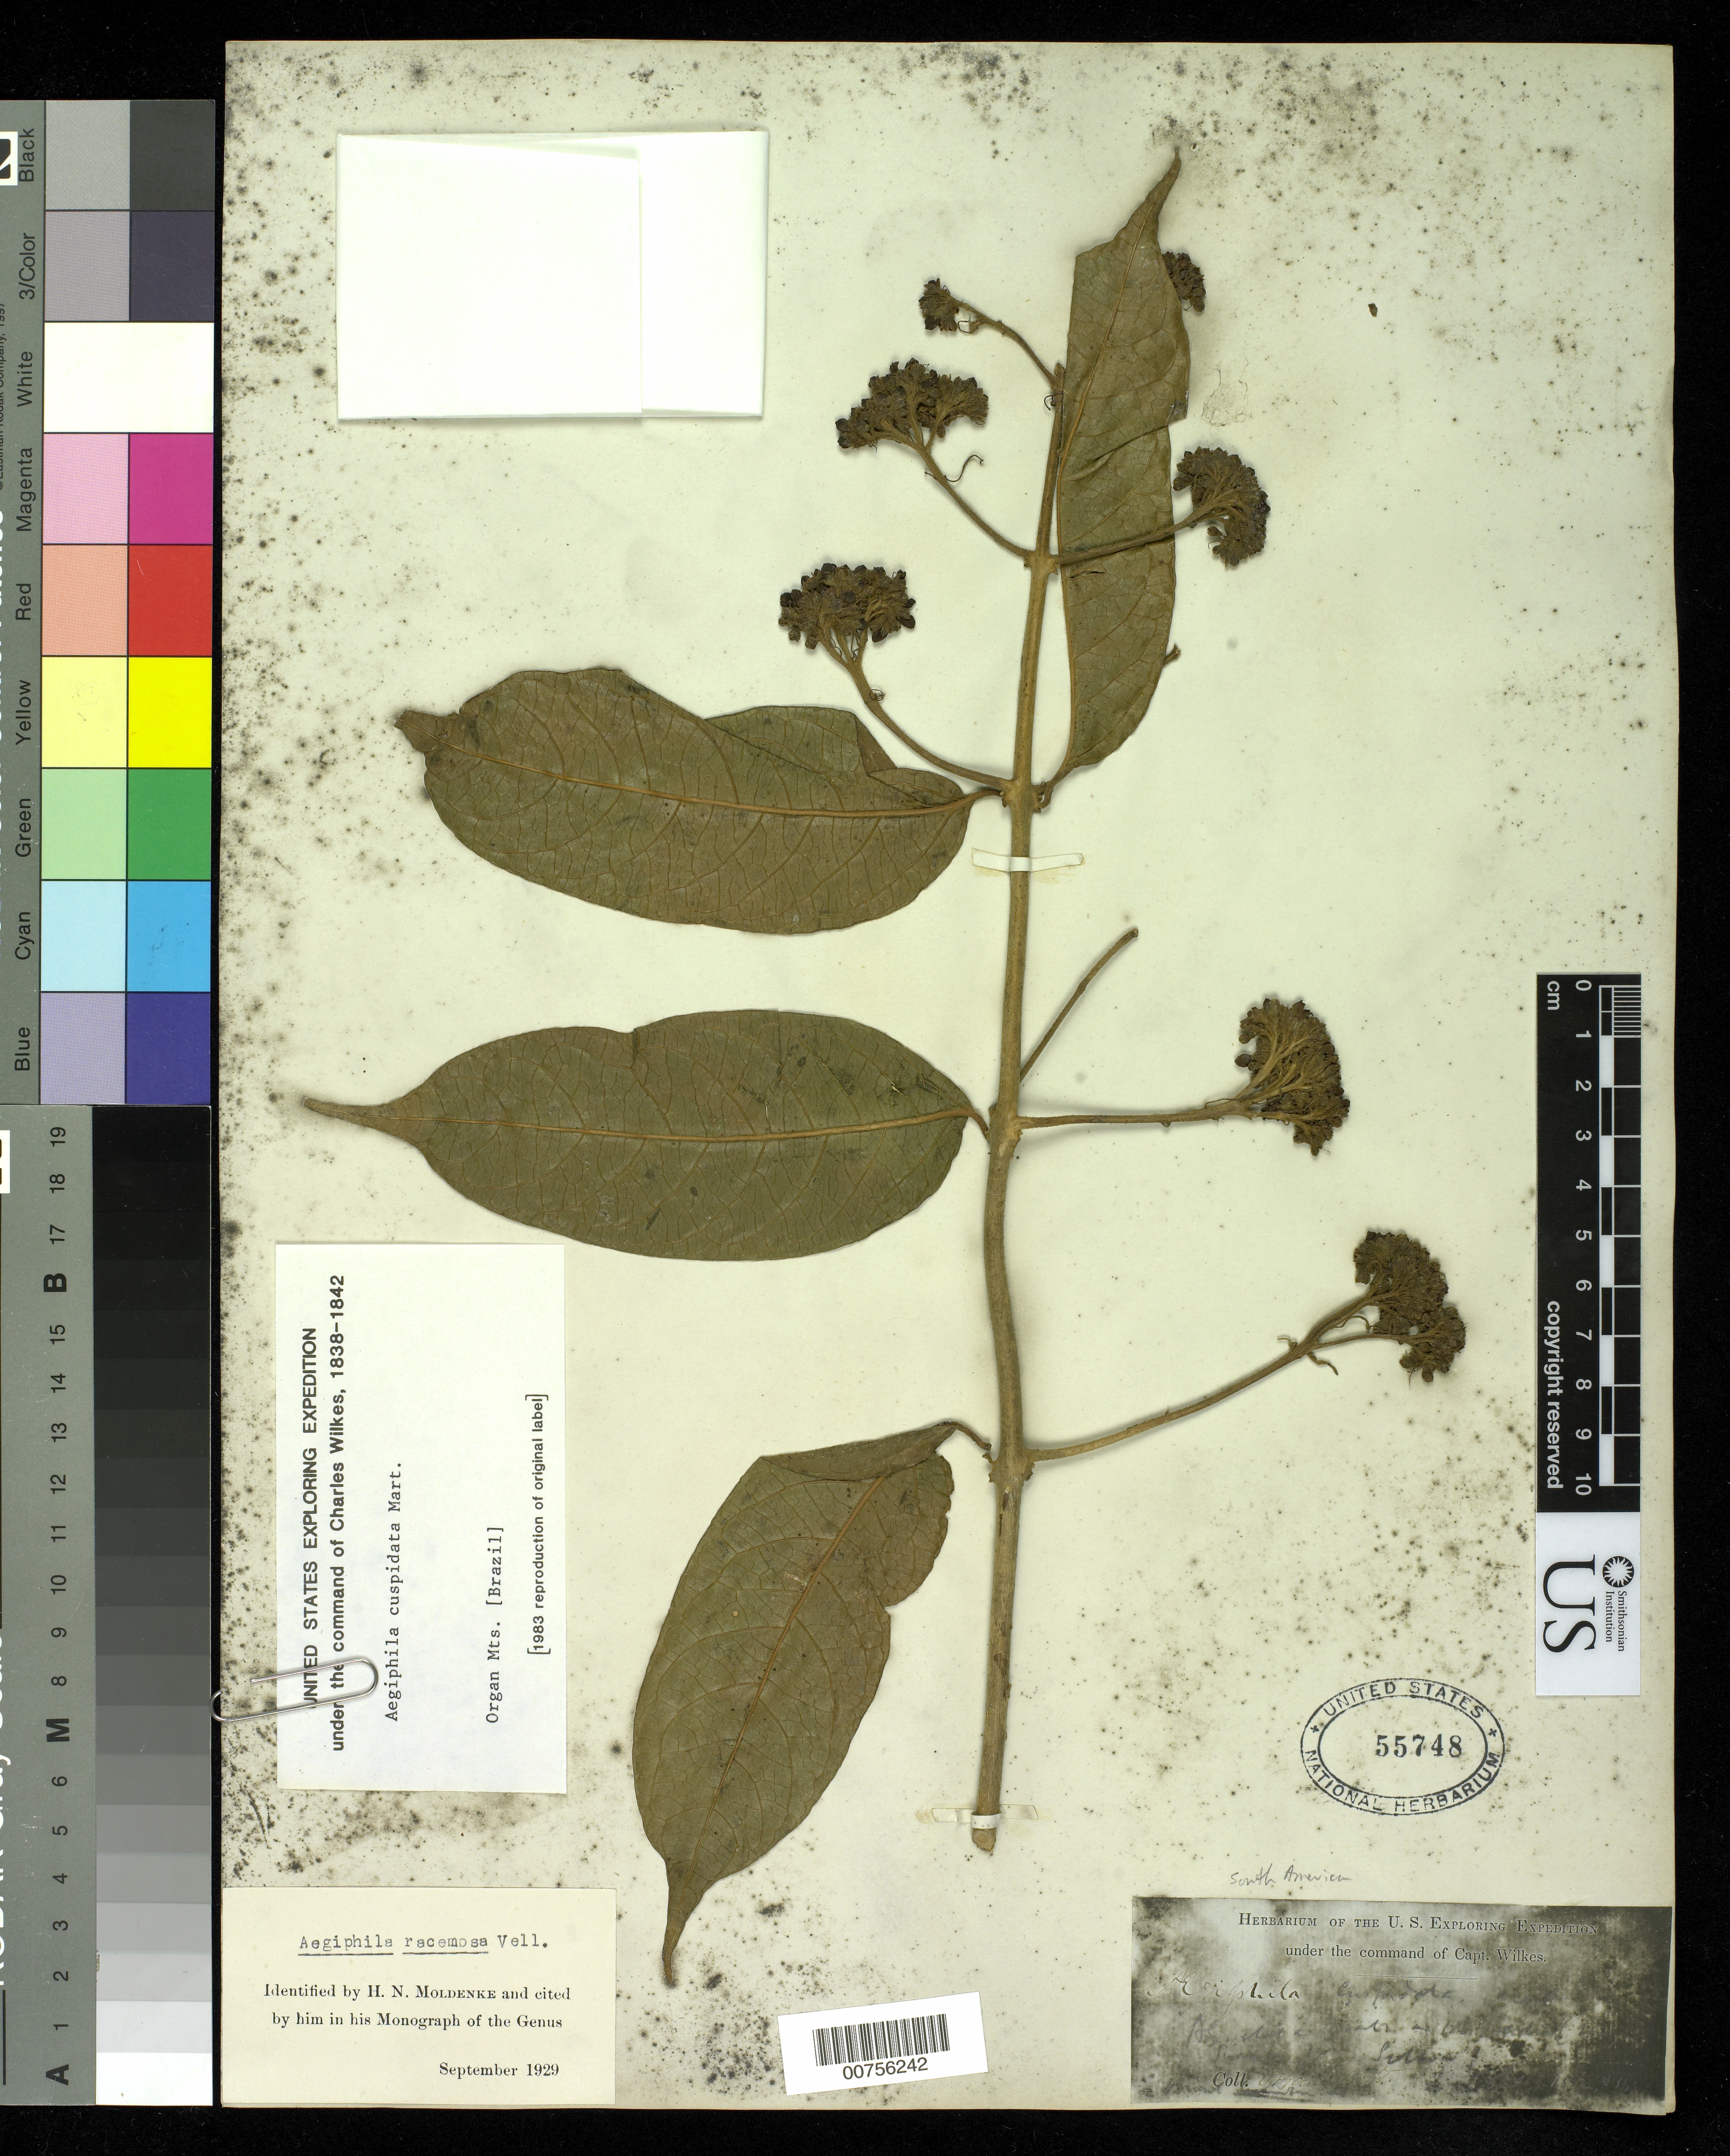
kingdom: Plantae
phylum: Tracheophyta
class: Magnoliopsida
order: Lamiales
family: Lamiaceae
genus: Aegiphila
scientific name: Aegiphila racemosa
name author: Vell.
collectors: Wilkes Explor. Exped.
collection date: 1838/1842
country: Brazil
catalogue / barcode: US 55748